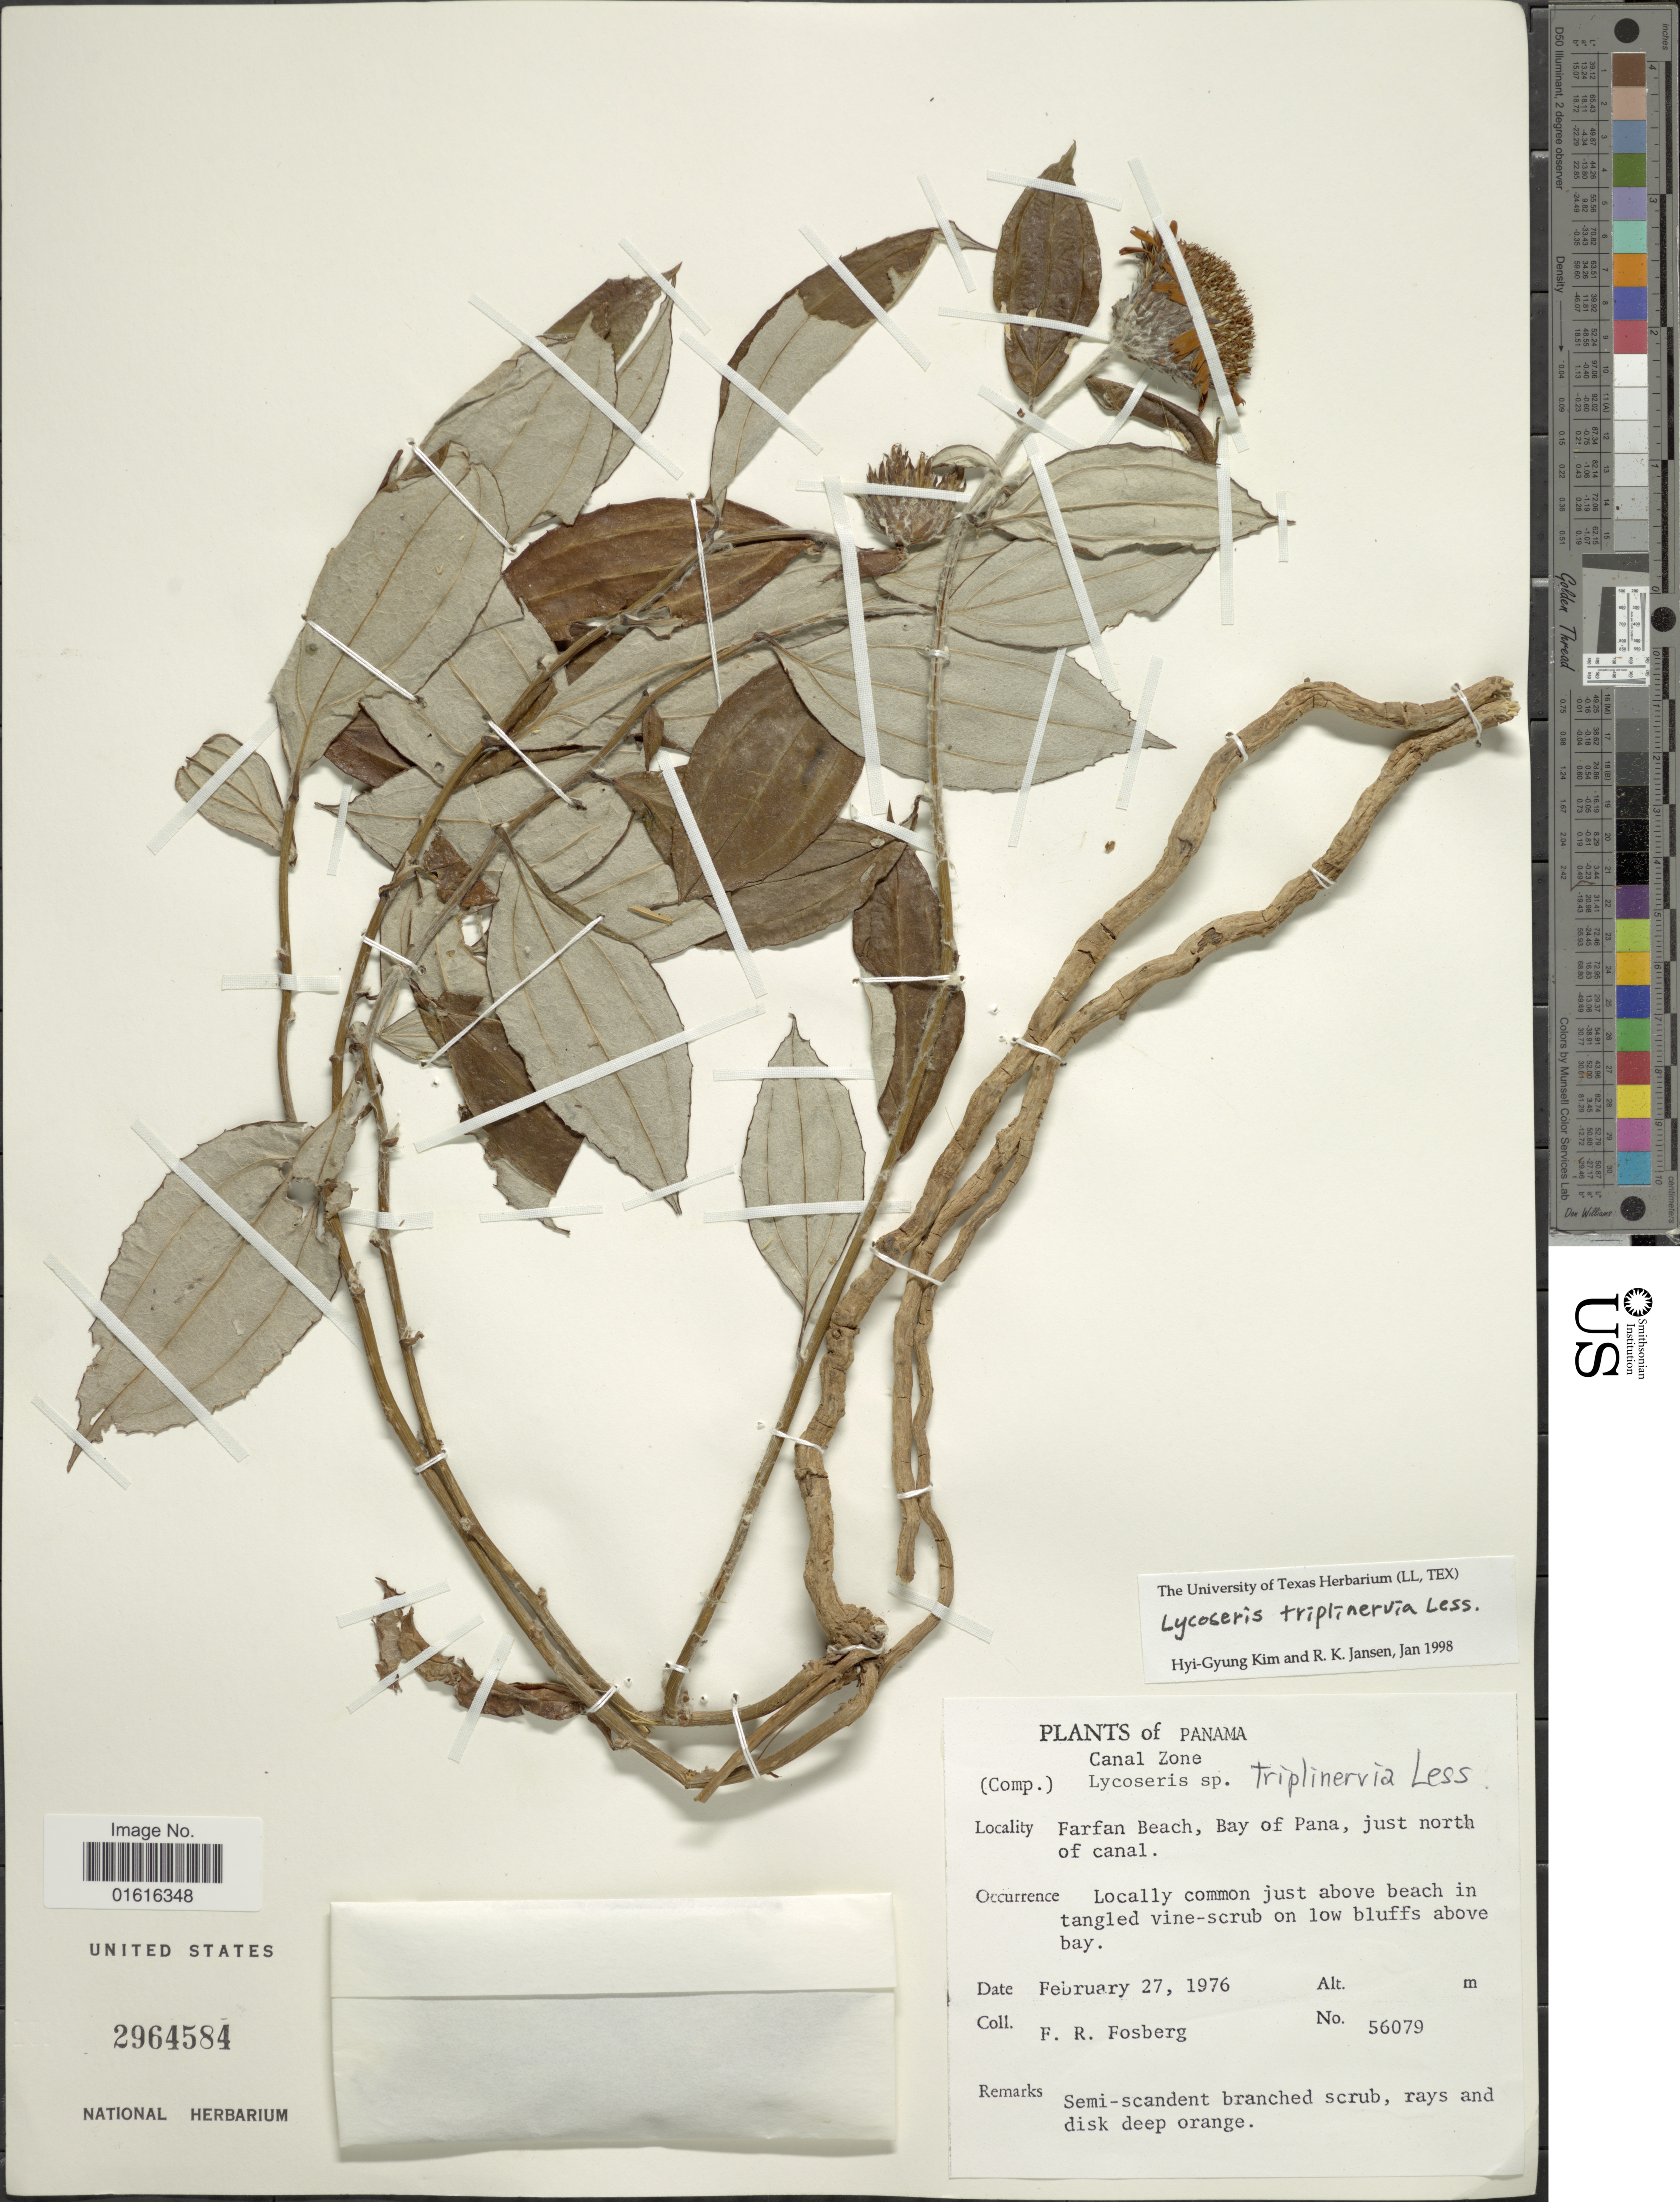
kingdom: Plantae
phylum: Tracheophyta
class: Magnoliopsida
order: Asterales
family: Asteraceae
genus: Lycoseris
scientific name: Lycoseris triplinervia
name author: Less.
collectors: F. R. Fosberg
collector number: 56079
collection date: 1976-02-27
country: Panama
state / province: Colón / Panamá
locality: Farfan Beach, Bay of Pana, just north of canal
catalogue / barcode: US 2964584